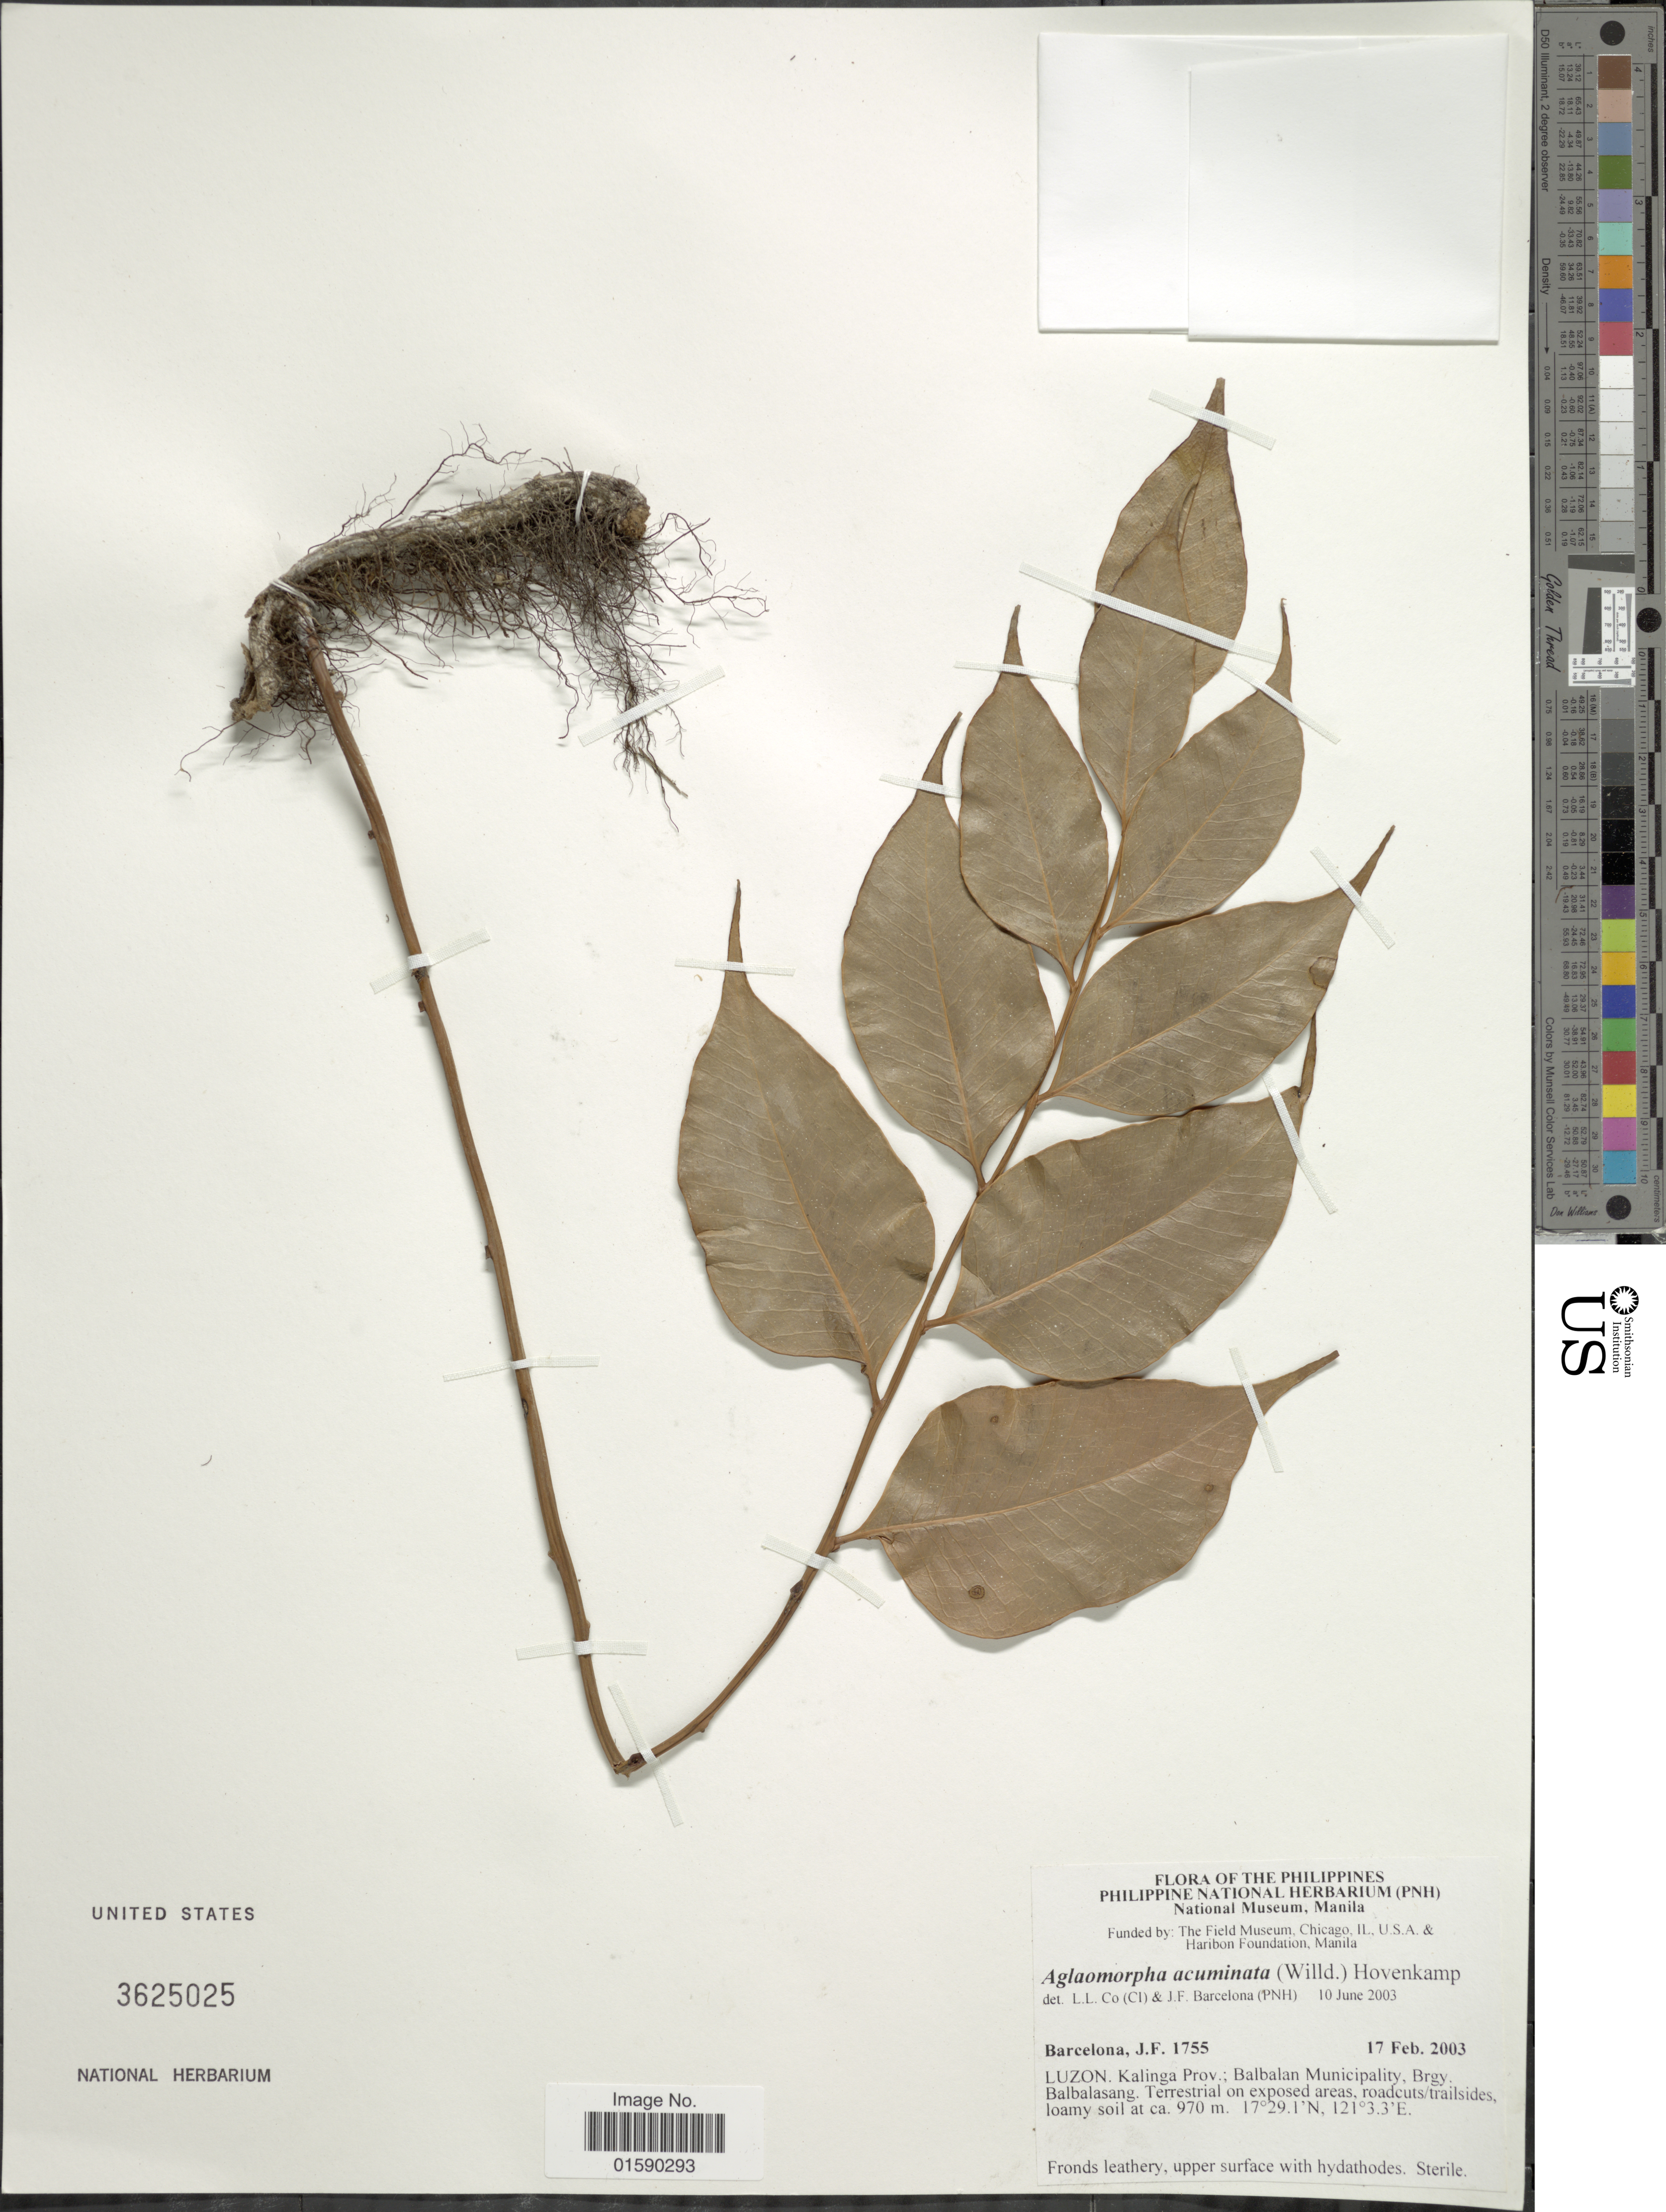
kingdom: Plantae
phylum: Tracheophyta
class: Polypodiopsida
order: Polypodiales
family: Polypodiaceae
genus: Aglaomorpha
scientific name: Aglaomorpha acuminata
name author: (Willd.) Hovenkamp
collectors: J. F. Barcelona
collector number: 1755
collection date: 2003-02-17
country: Philippines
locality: Luzon, Kalinga Prov., Balbalan Municipality, Brgy Balbalasang.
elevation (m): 970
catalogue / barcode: US 3625025